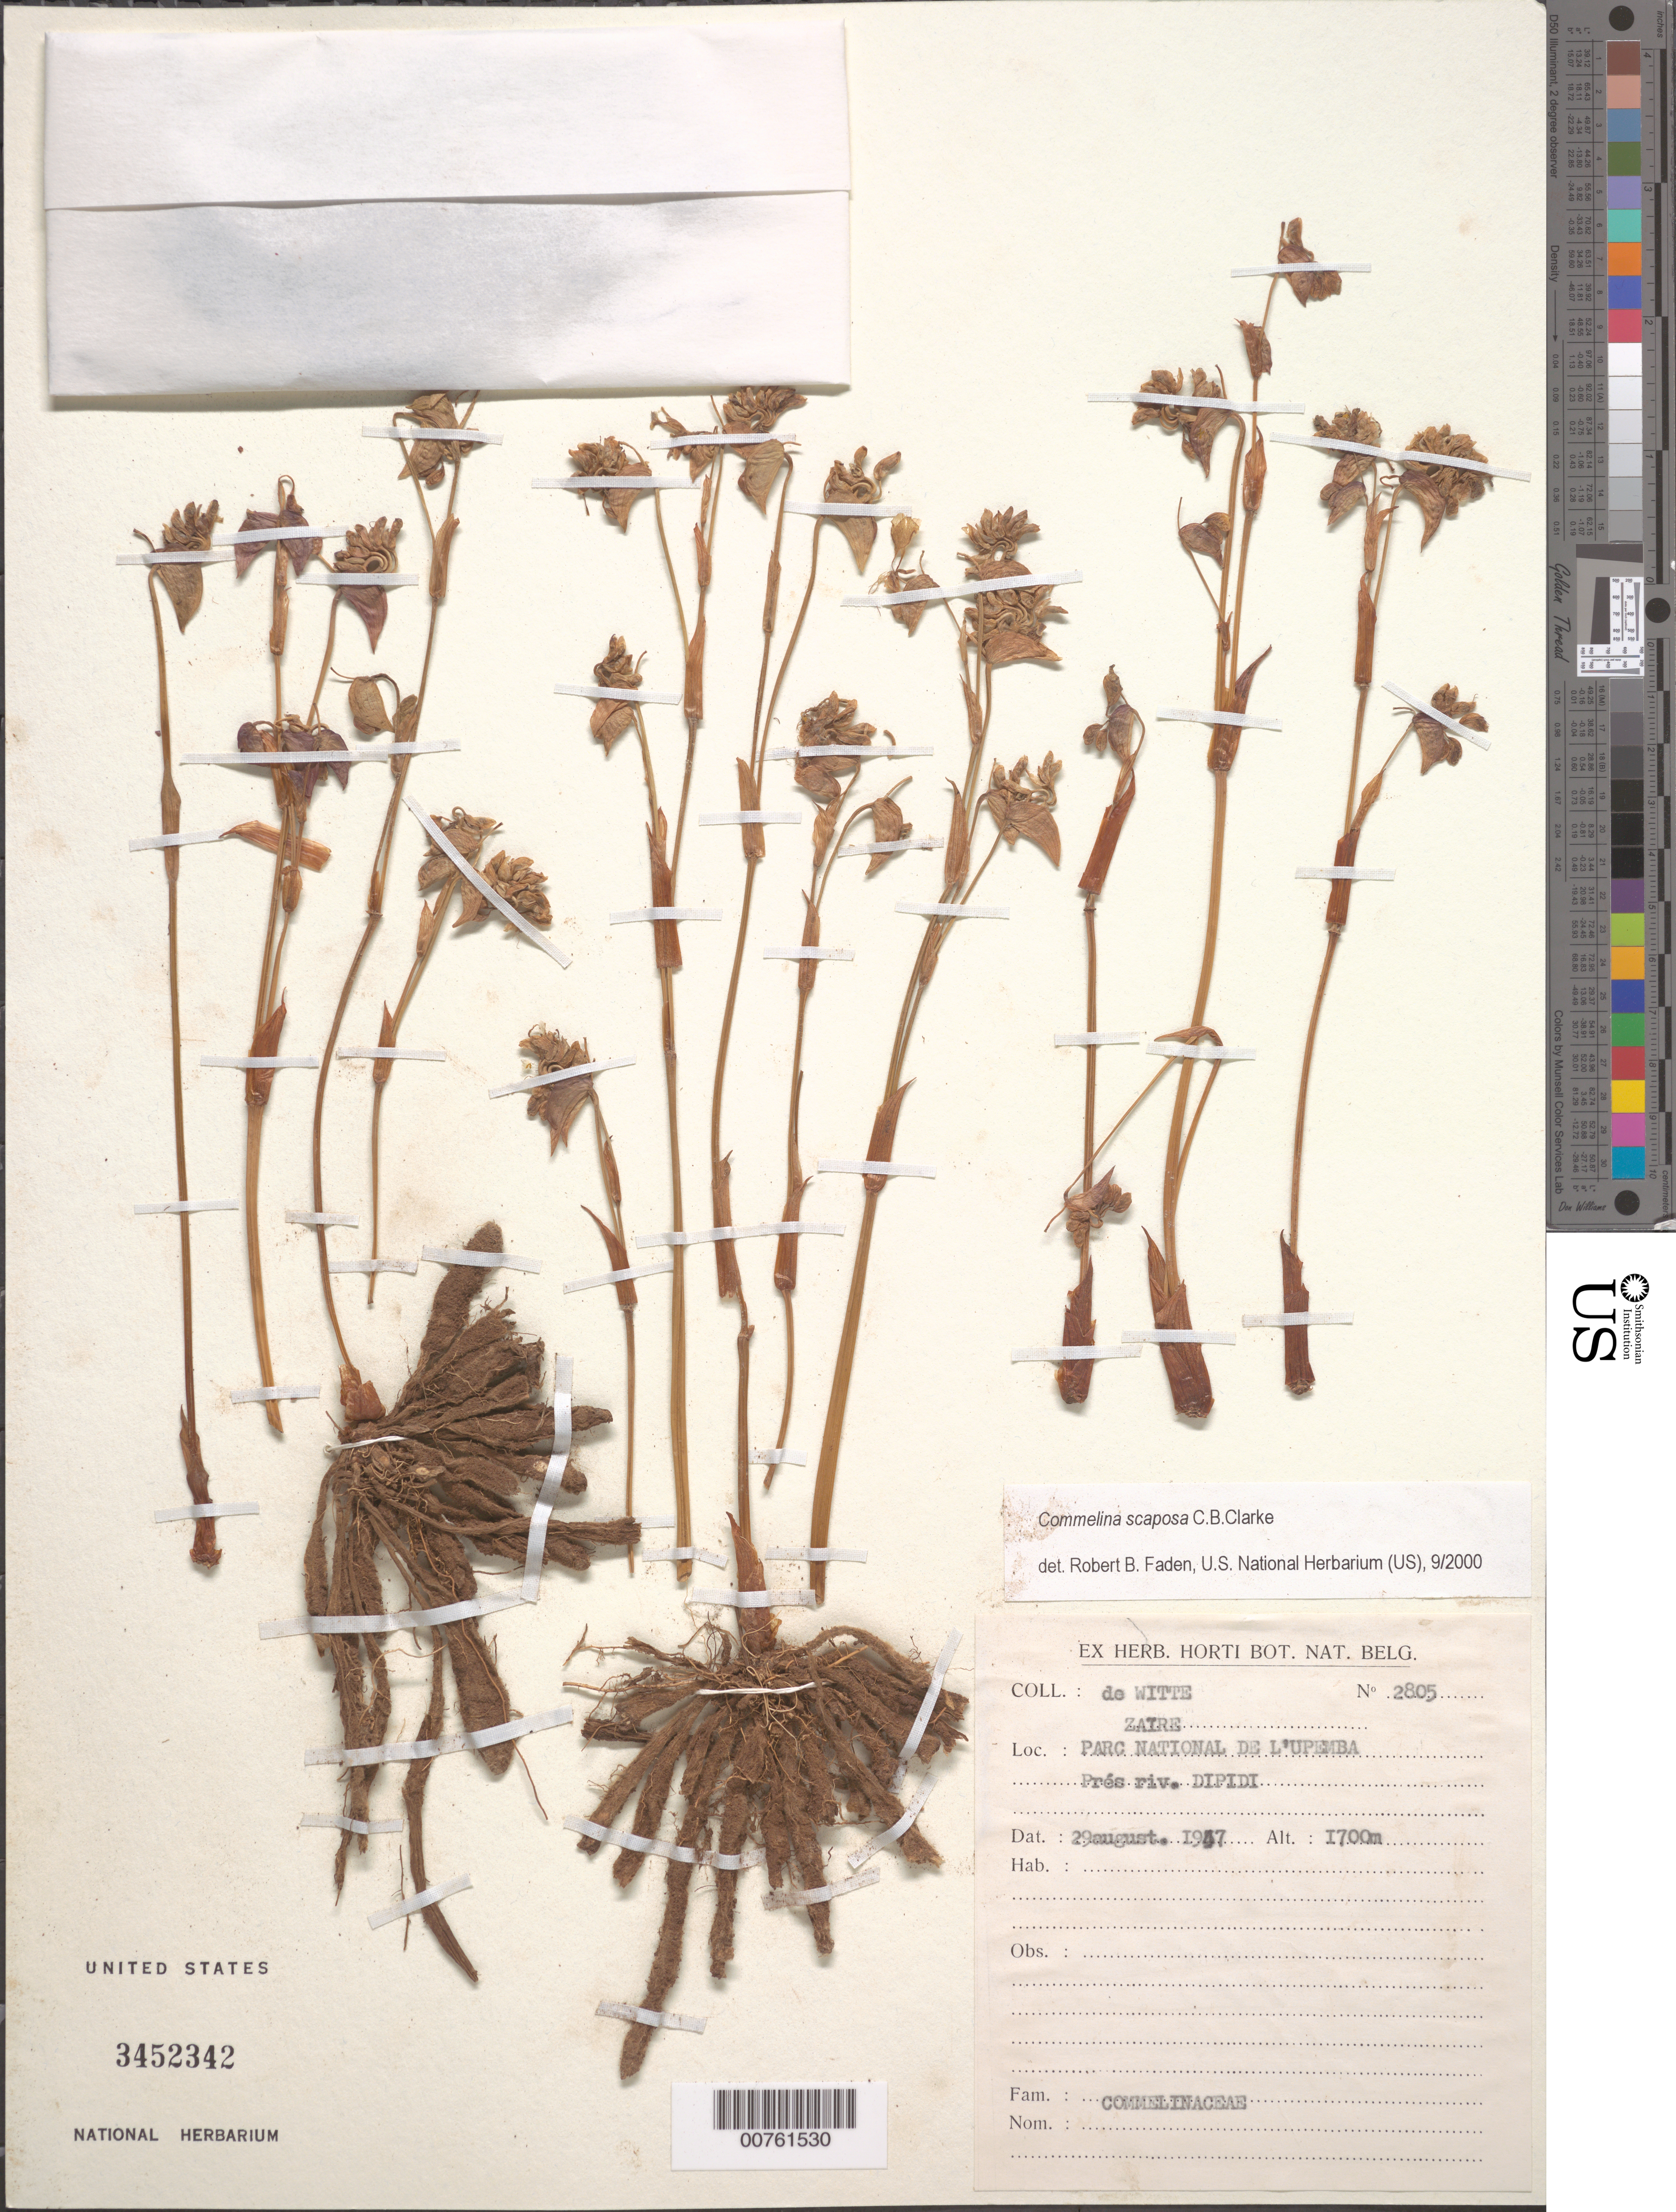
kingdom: Plantae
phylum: Tracheophyta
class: Liliopsida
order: Commelinales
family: Commelinaceae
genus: Commelina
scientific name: Commelina scaposa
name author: C.B. Clarke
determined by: Faden, Robert B., (US), Smithsonian Institution - National Museum of Natural History (UNITED STATES)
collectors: G. F. Witte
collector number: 2805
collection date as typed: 29 Aug 1947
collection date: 1947-08-29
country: Congo, Democratic Republic of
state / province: Haut-Katanga / Haut-Lomami / Lualaba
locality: Parc National de L'Upemba. Pres riv Dipidi.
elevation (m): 1700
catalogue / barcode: US 3452342